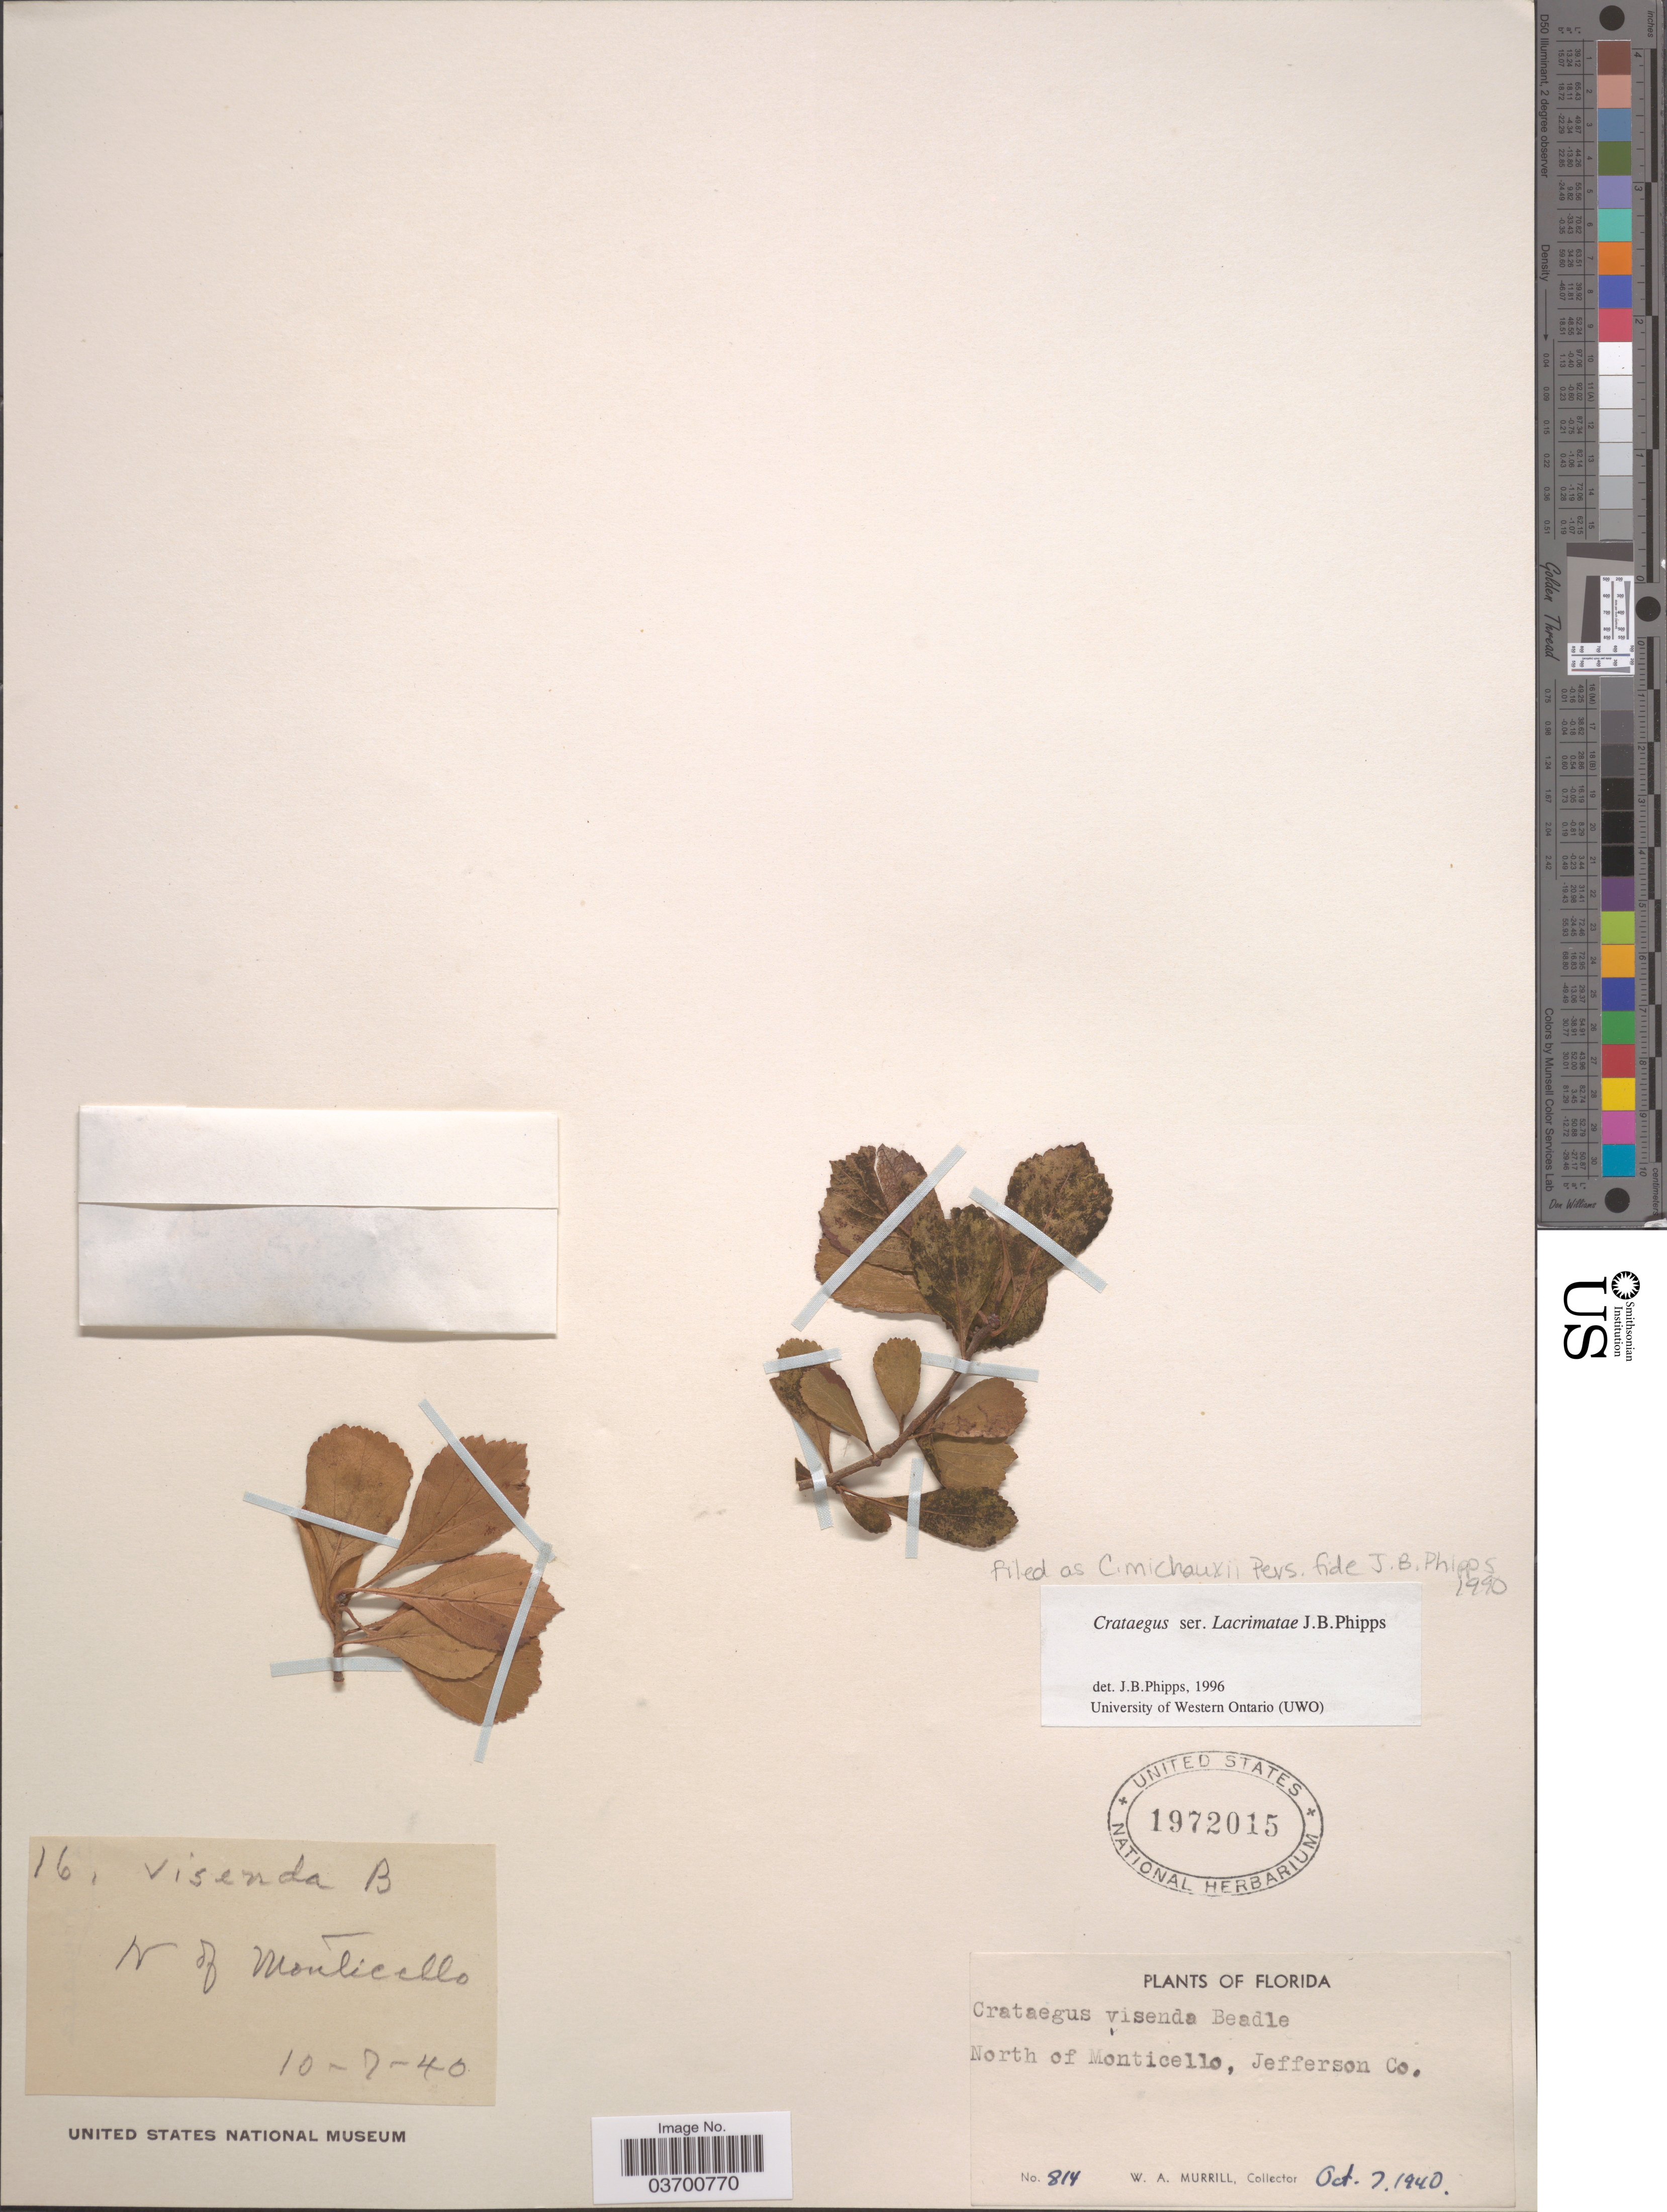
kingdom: Plantae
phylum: Tracheophyta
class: Magnoliopsida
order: Rosales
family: Rosaceae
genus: Crataegus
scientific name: Crataegus michauxii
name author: Pers.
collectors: W. A. Murrill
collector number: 814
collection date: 1940-10-07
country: United States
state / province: Florida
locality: North of Monticello, Jefferson Co.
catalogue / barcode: US 1972015